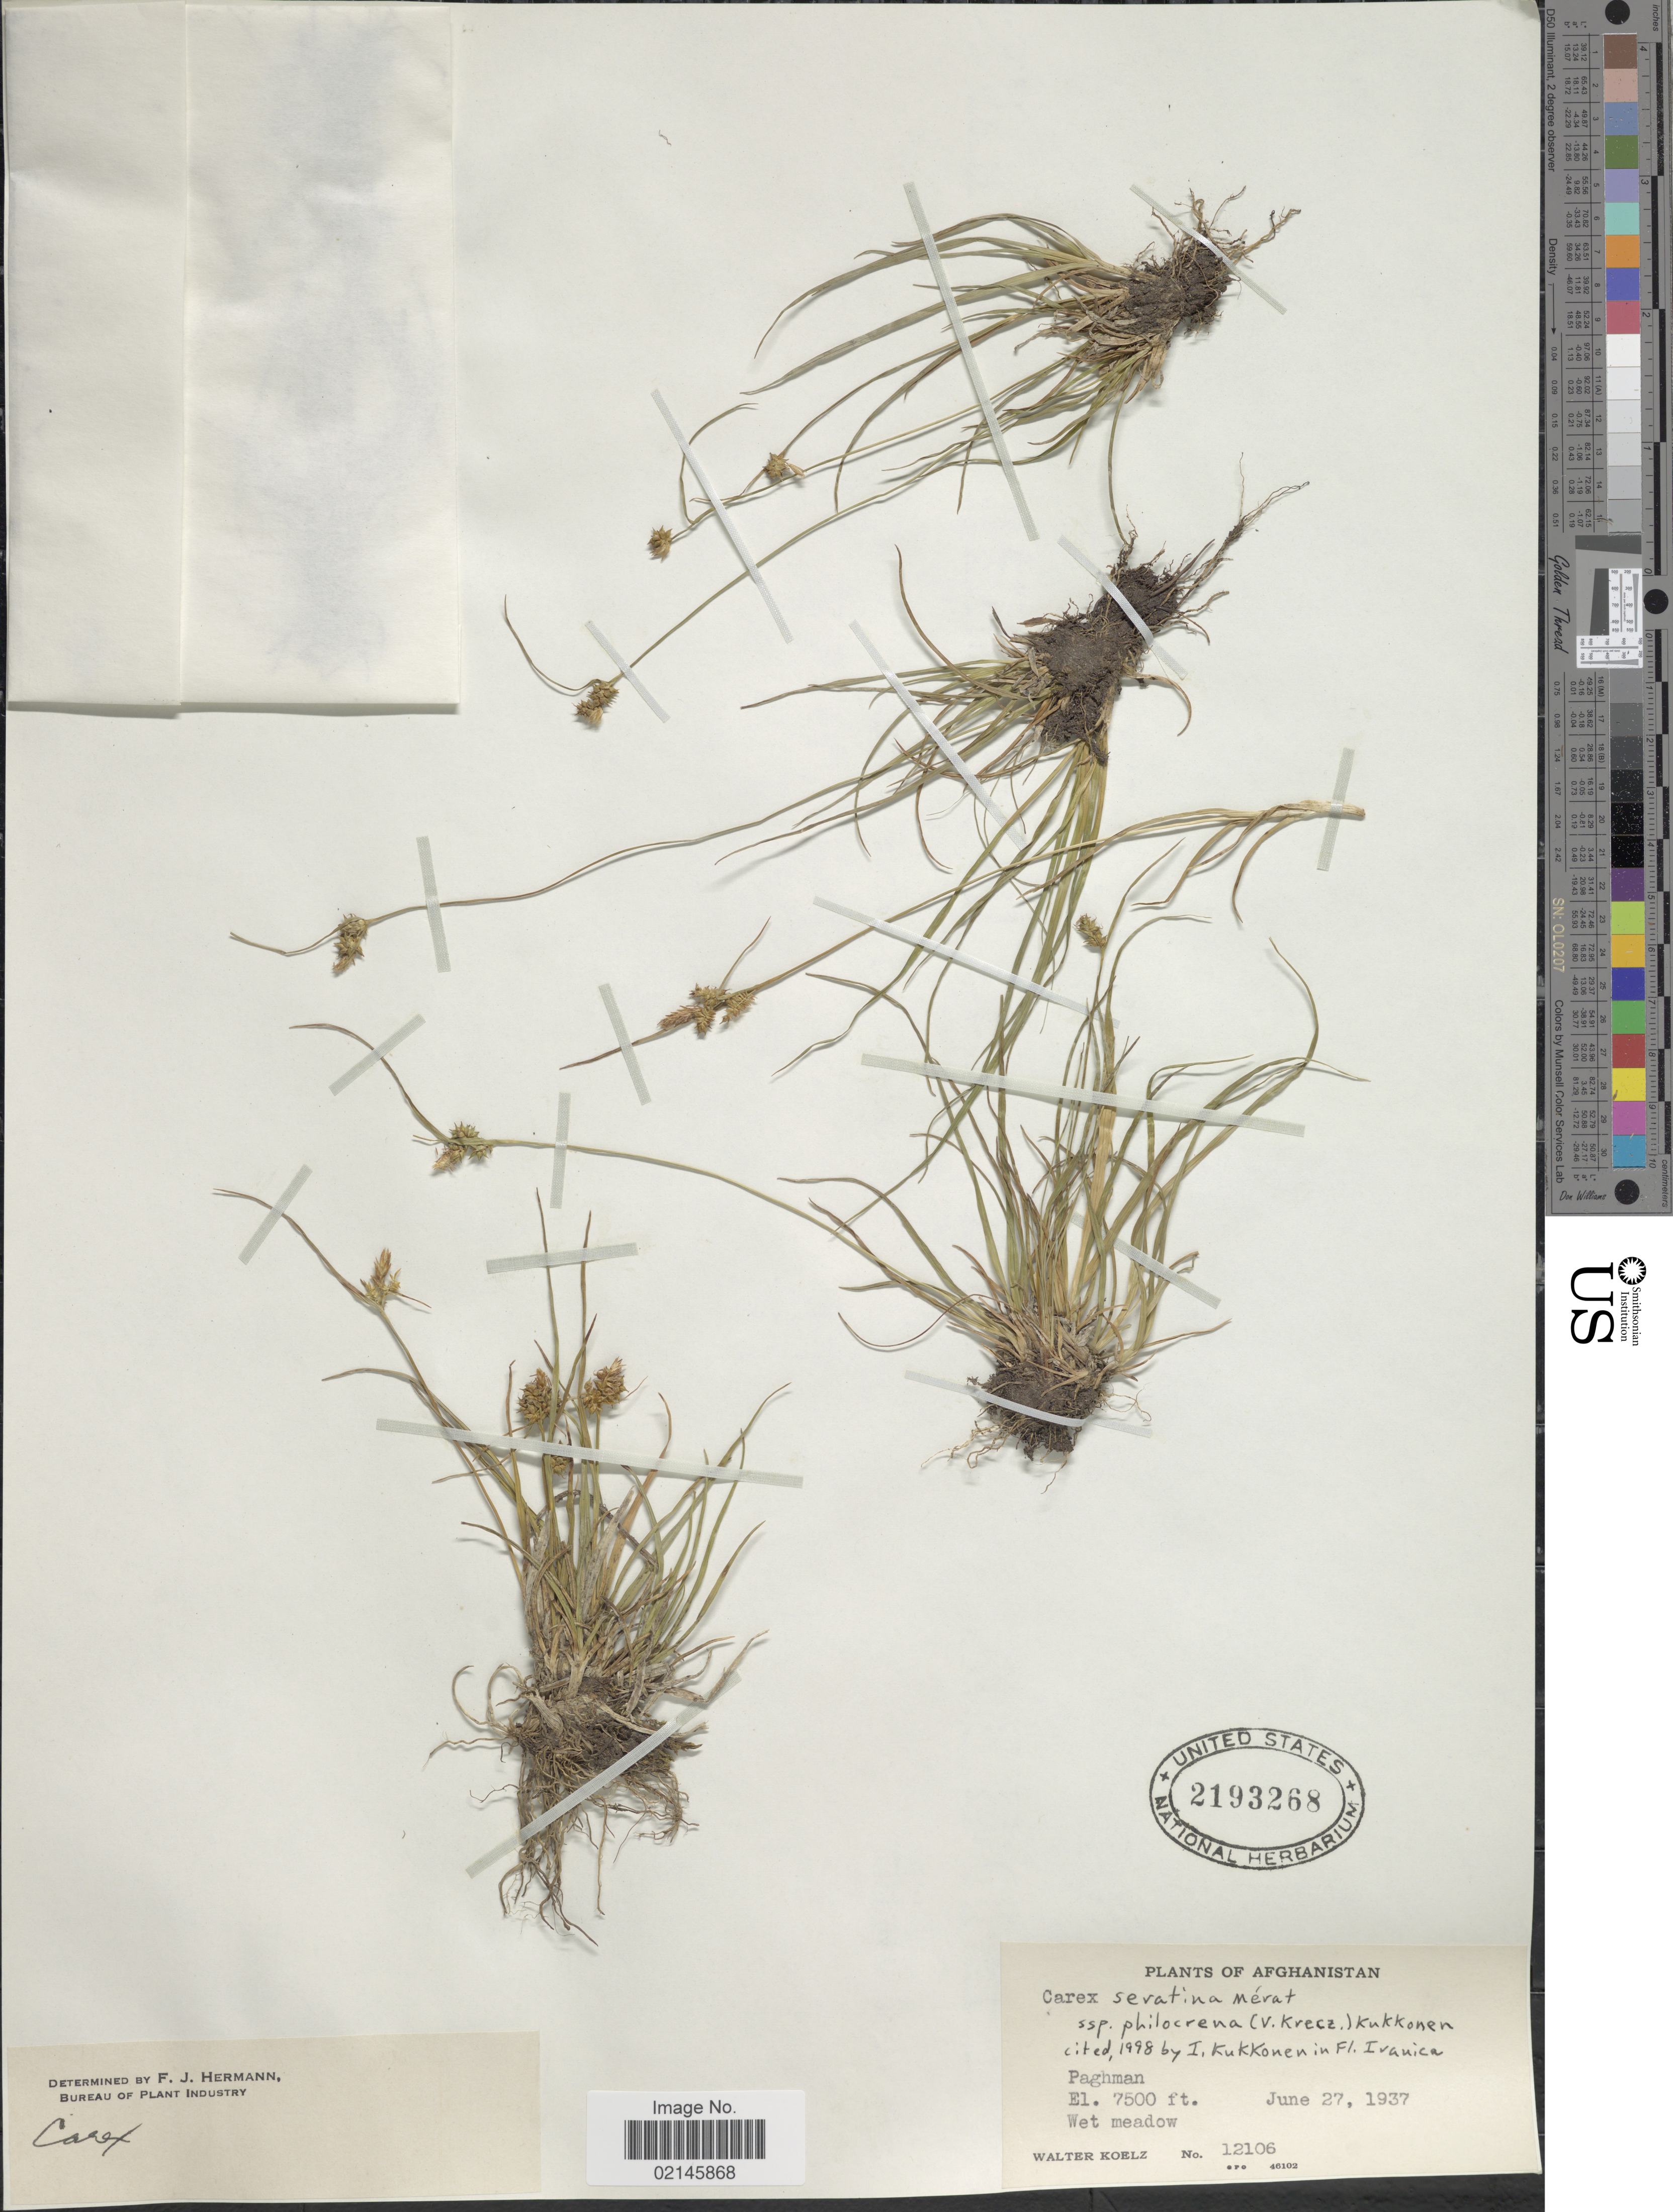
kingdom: Plantae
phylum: Tracheophyta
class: Liliopsida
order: Poales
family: Cyperaceae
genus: Carex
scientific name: Carex oederi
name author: Retz.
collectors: W. N. Koelz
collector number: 12106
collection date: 1937-06-27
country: Afghanistan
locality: Paghman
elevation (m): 2286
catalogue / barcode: US 2193268